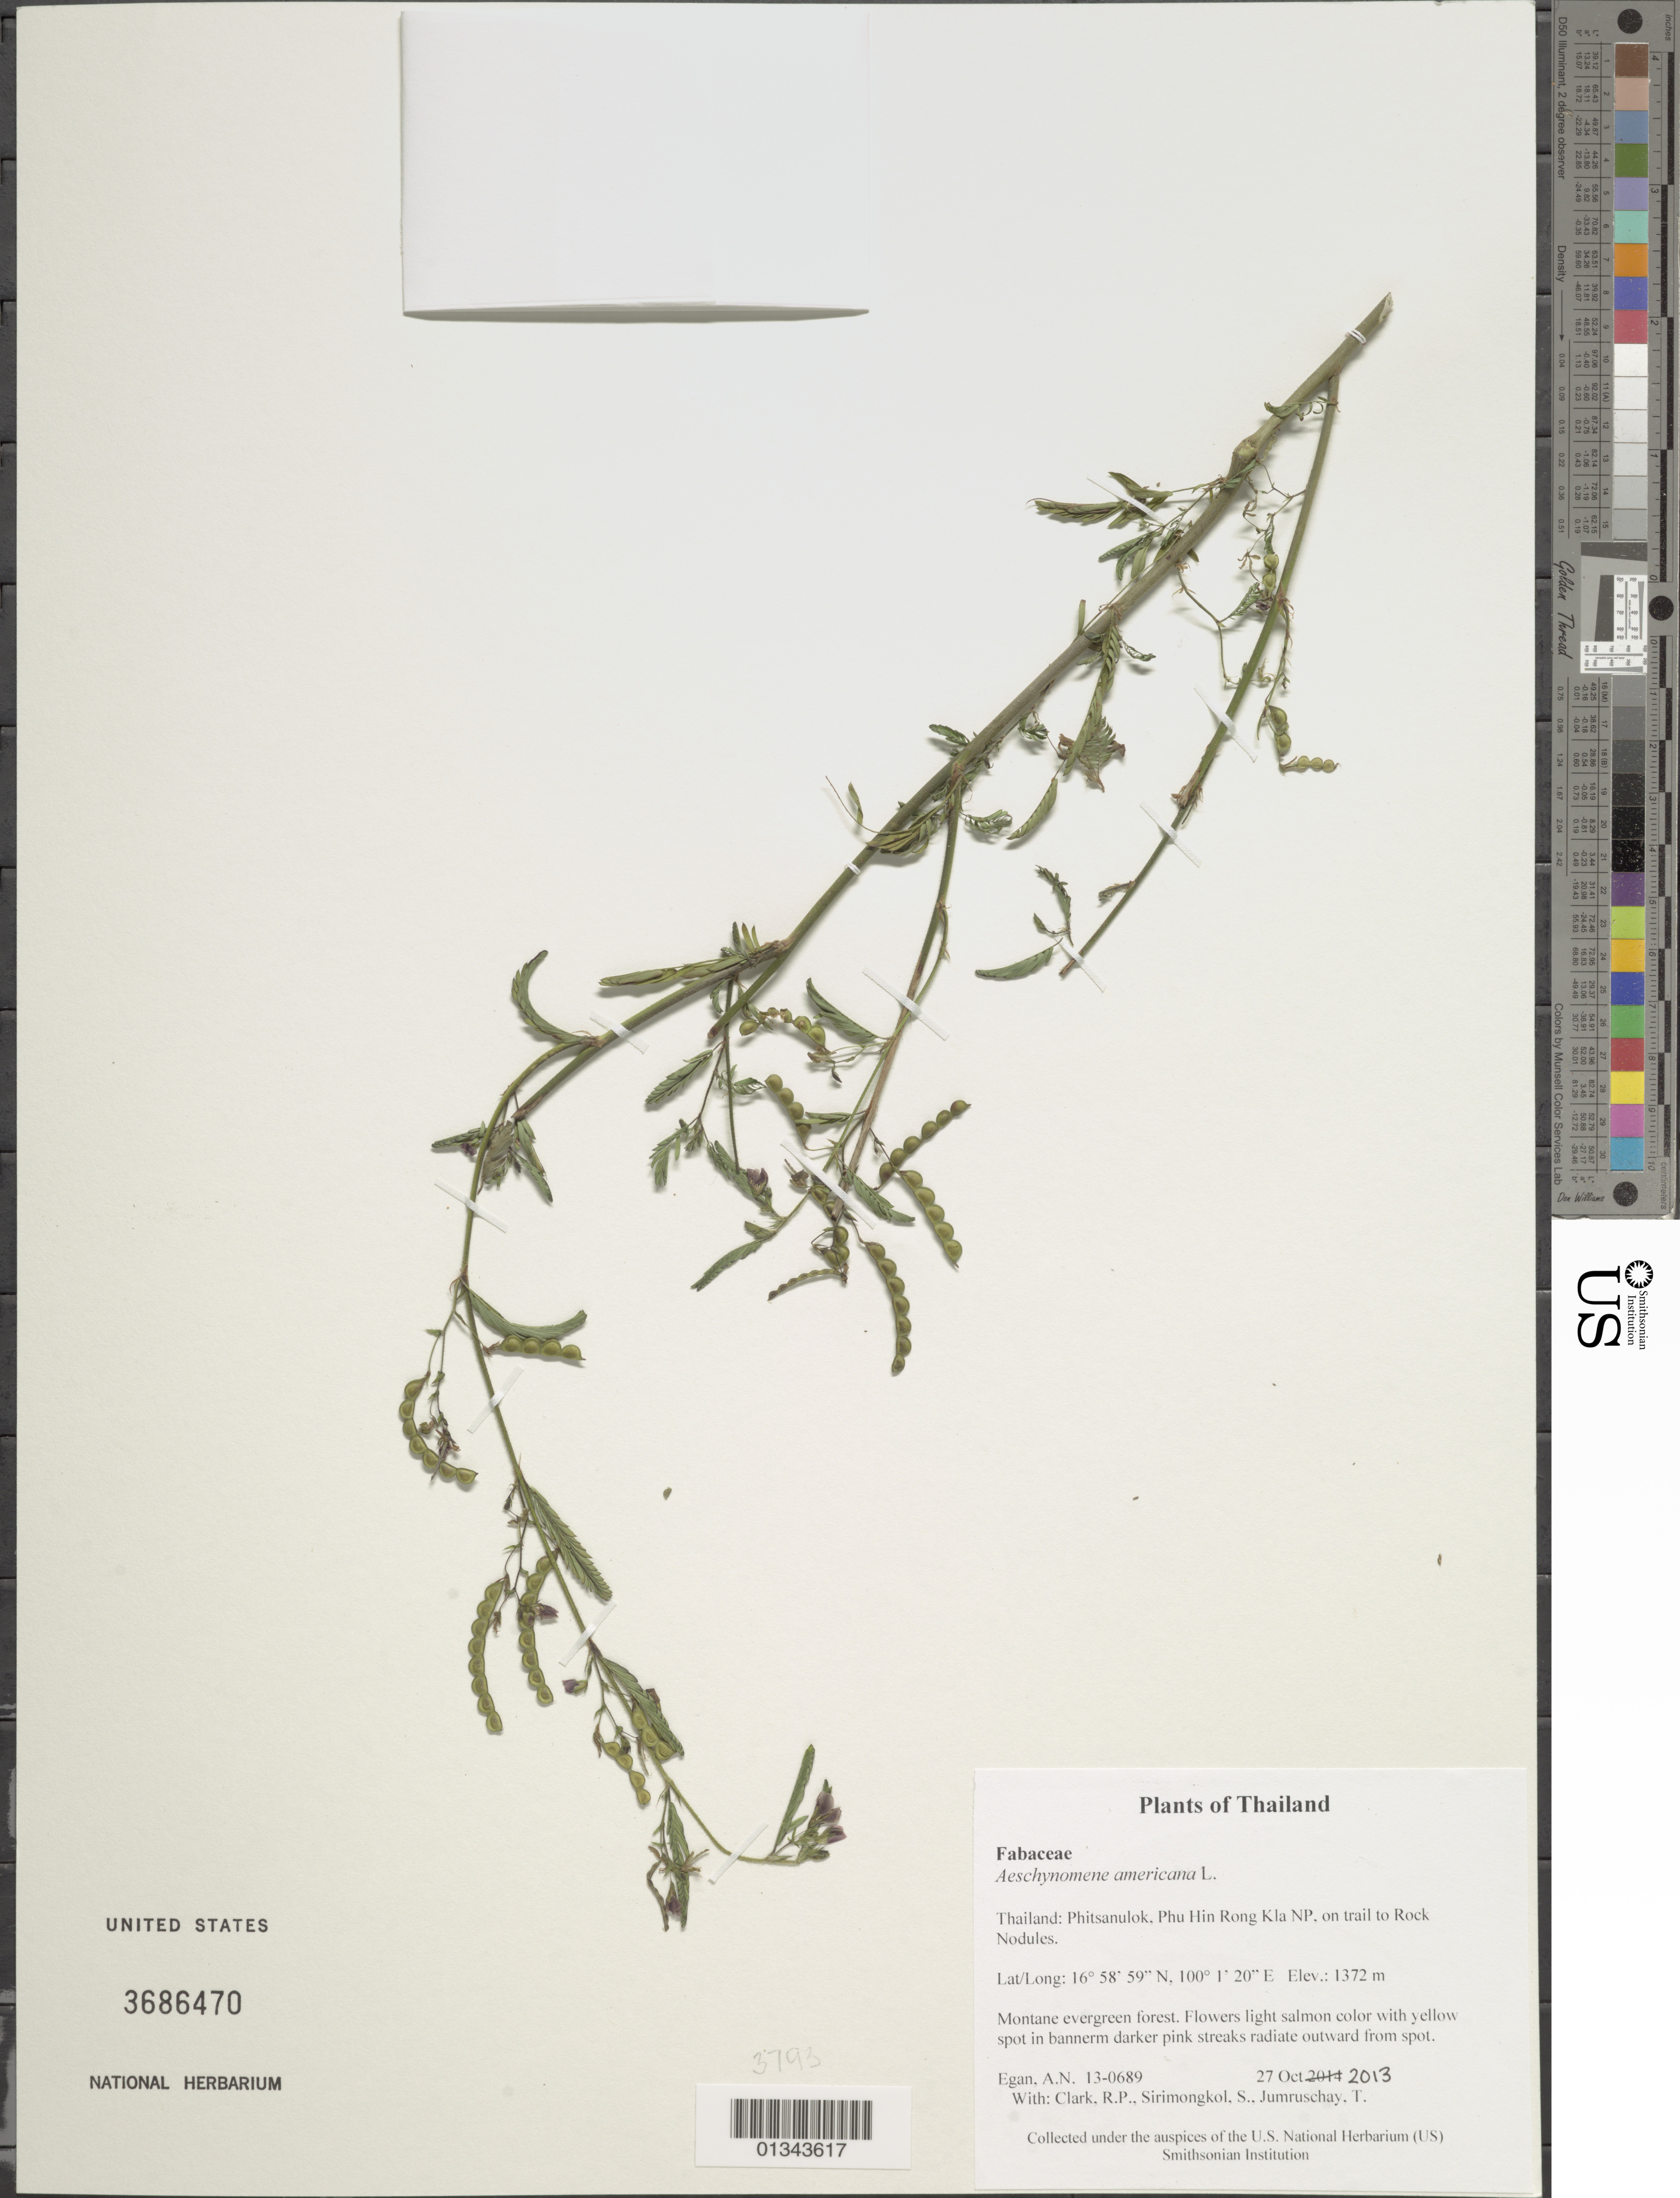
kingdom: Plantae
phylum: Tracheophyta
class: Magnoliopsida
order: Fabales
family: Fabaceae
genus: Aeschynomene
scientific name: Aeschynomene americana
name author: L.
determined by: Egan, Ashley N., (US), Smithsonian Institution - National Museum of Natural History (UNITED STATES)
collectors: A. N. Egan, R. P. Clark, S. Sirimongkol & T. Jumruschay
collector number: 13-0689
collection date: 2013-10-27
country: Thailand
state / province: Phitsanulok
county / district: Nakhon Thai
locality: Phu Hin Rong Kla NP, on trail to Rock Nodules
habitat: Montane evergreen forest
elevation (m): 1372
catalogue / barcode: US 3686470